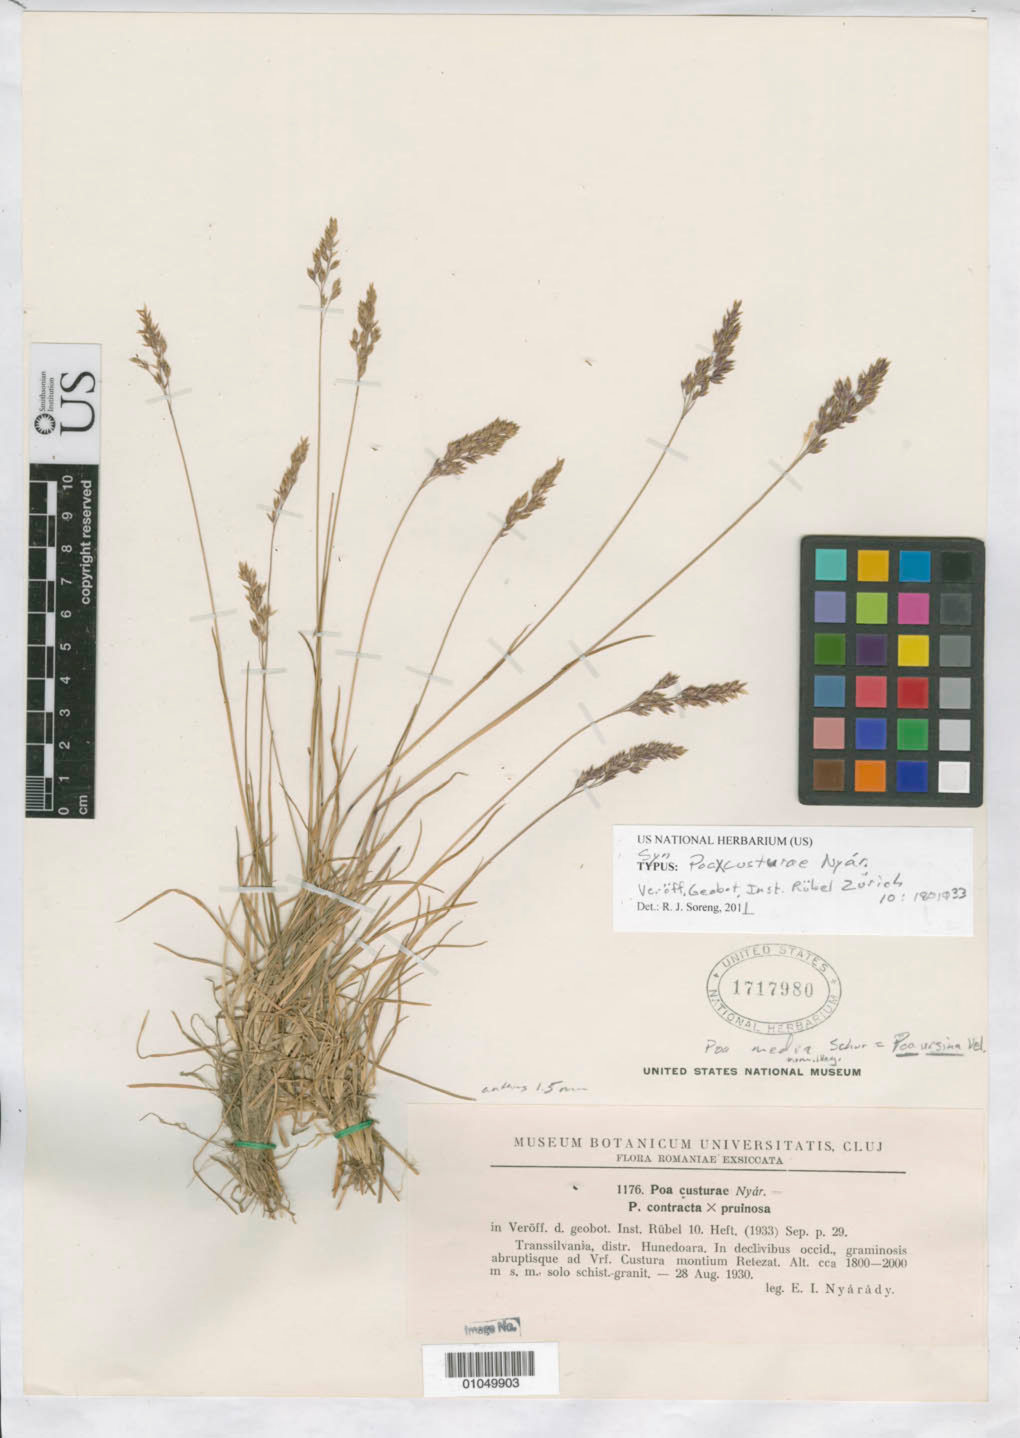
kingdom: Plantae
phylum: Tracheophyta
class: Liliopsida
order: Poales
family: Poaceae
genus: Poa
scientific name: Poa x custurae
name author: Nyár.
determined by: Soreng, Robert J., Research Associate (BOT), Smithsonian Institution - National Museum of Natural History (UNITED STATES)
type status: Syntype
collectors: E. Nyárády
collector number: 1176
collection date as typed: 28 Aug 1930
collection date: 1930-08-28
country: Romania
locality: Transsilvania, distr. Huneodoara.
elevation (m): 1800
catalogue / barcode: US 1717980